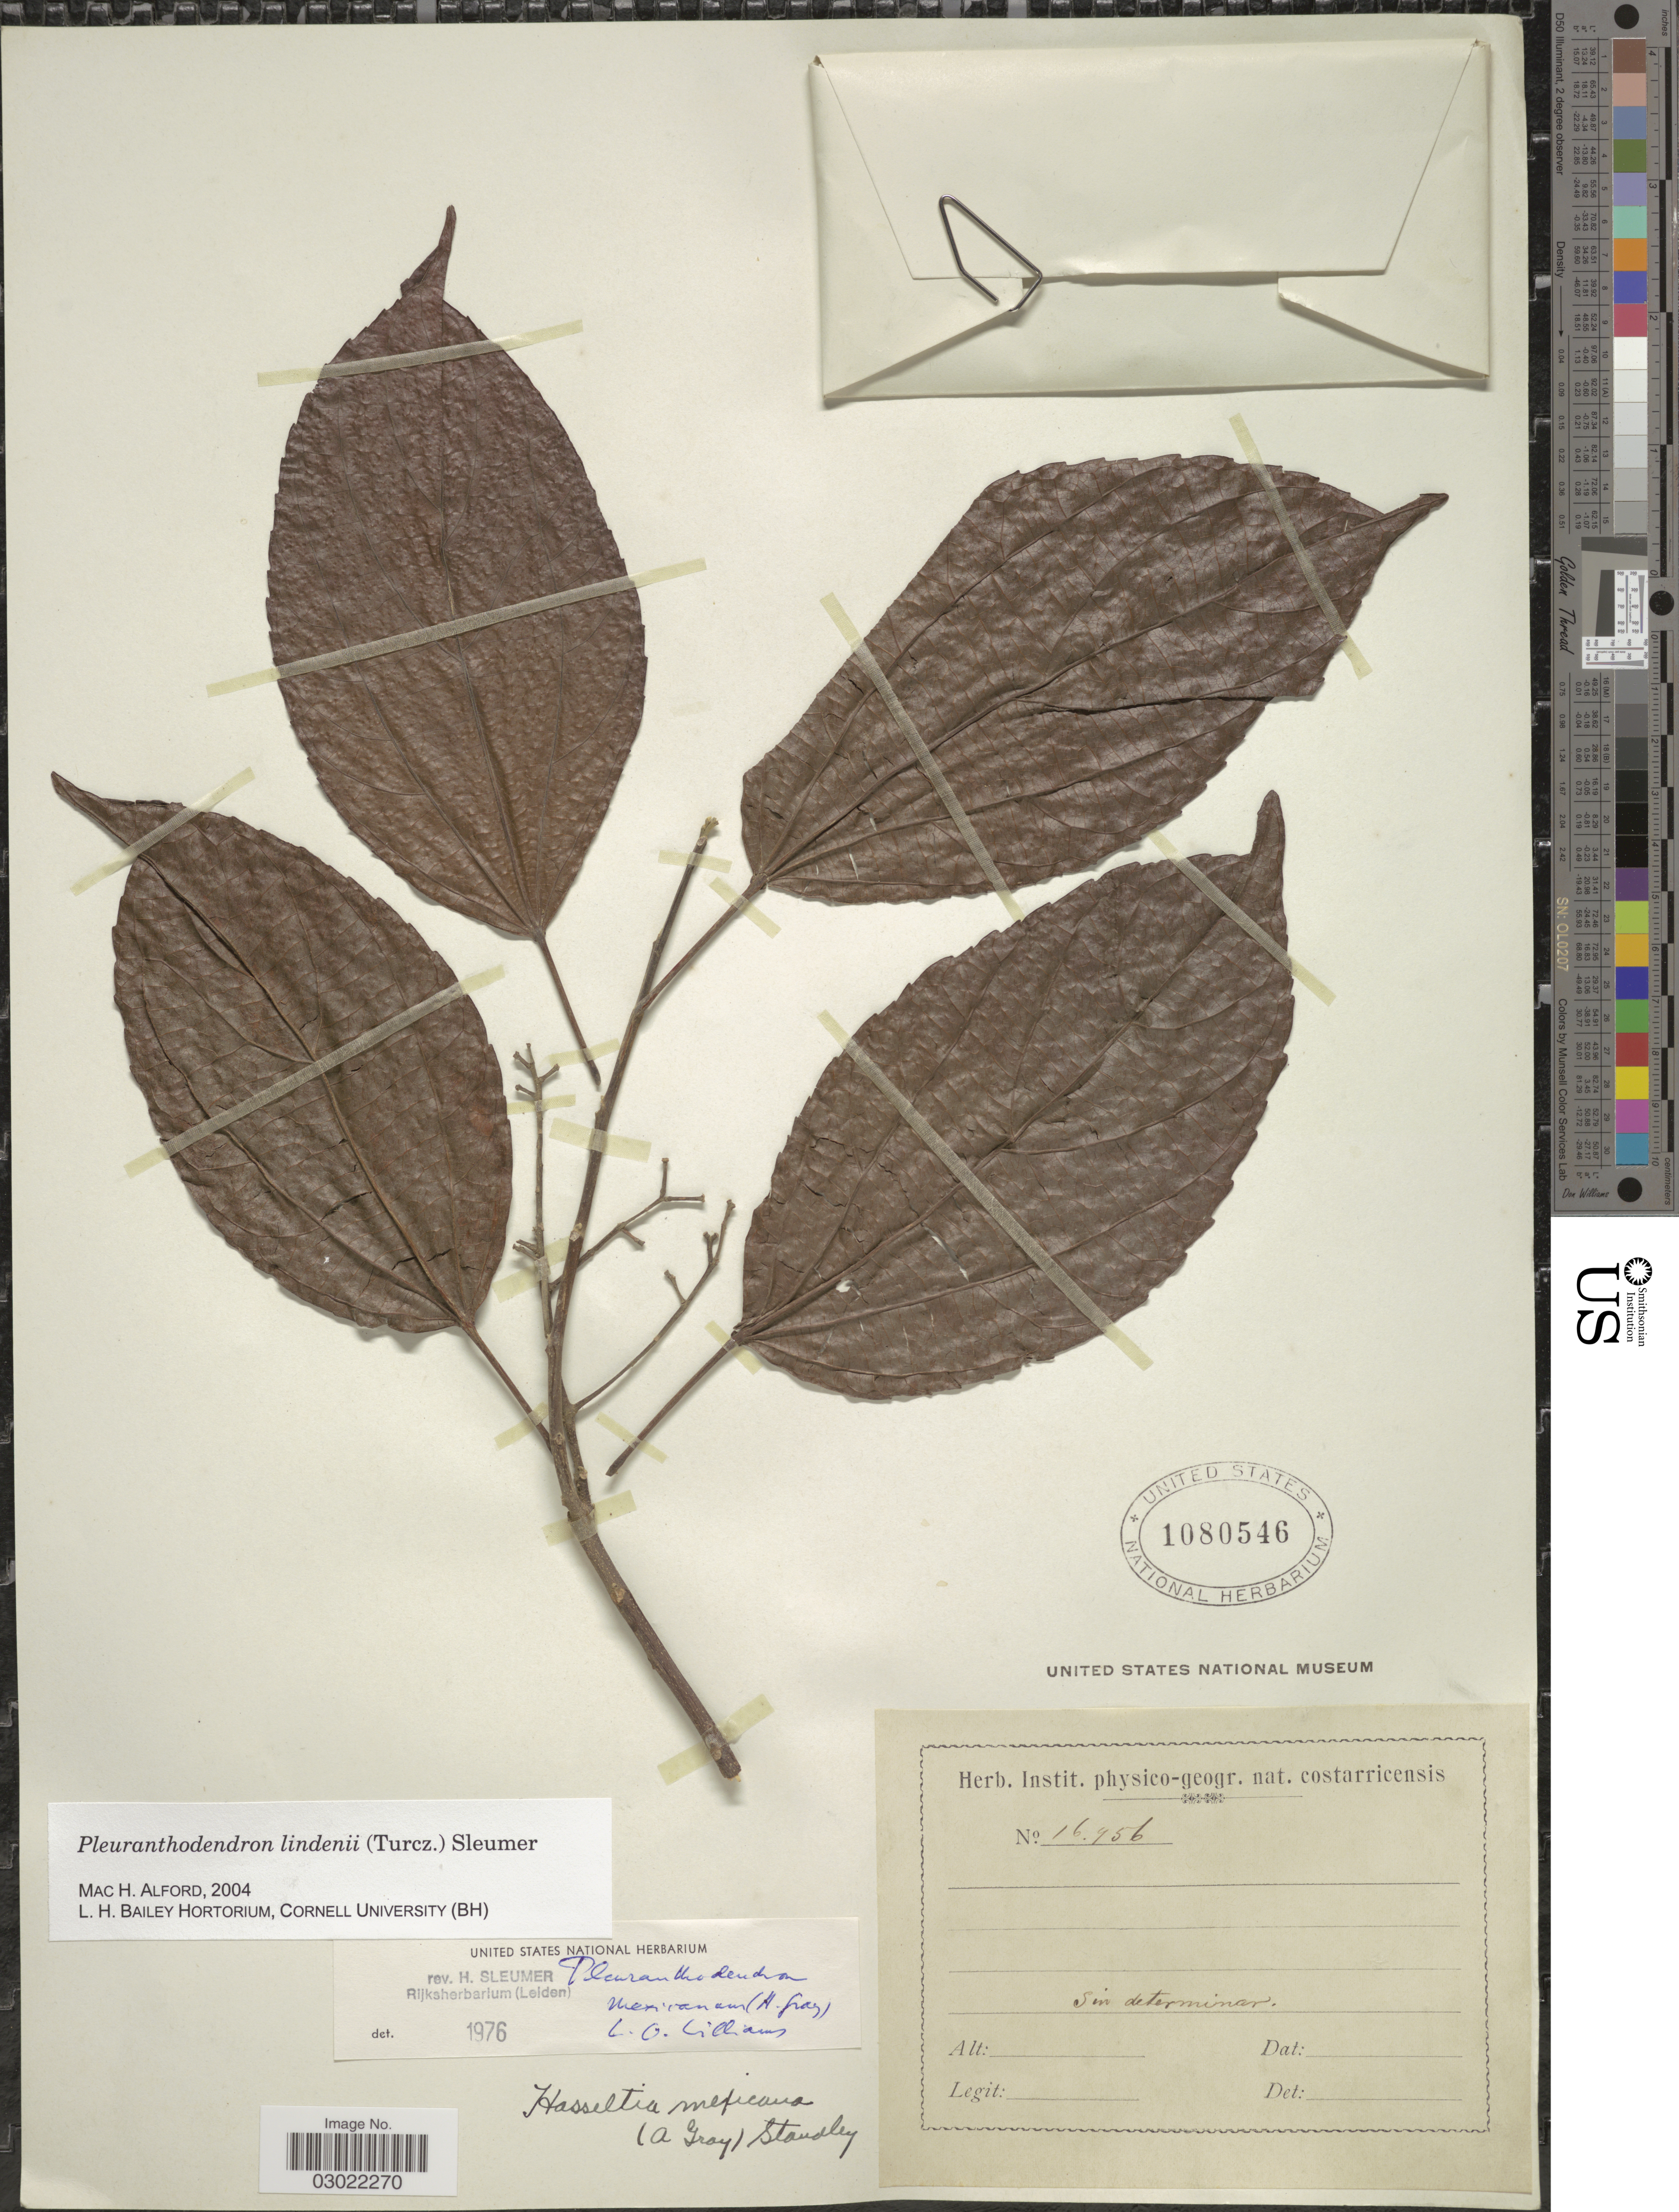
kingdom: Plantae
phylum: Tracheophyta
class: Magnoliopsida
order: Malpighiales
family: Salicaceae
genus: Pleuranthodendron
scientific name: Pleuranthodendron lindenii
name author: (Turcz.) Sleumer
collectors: ex herb. Instit. physico-geogr. nat. costarricensis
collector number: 16456*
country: Costa Rica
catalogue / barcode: US 1080546